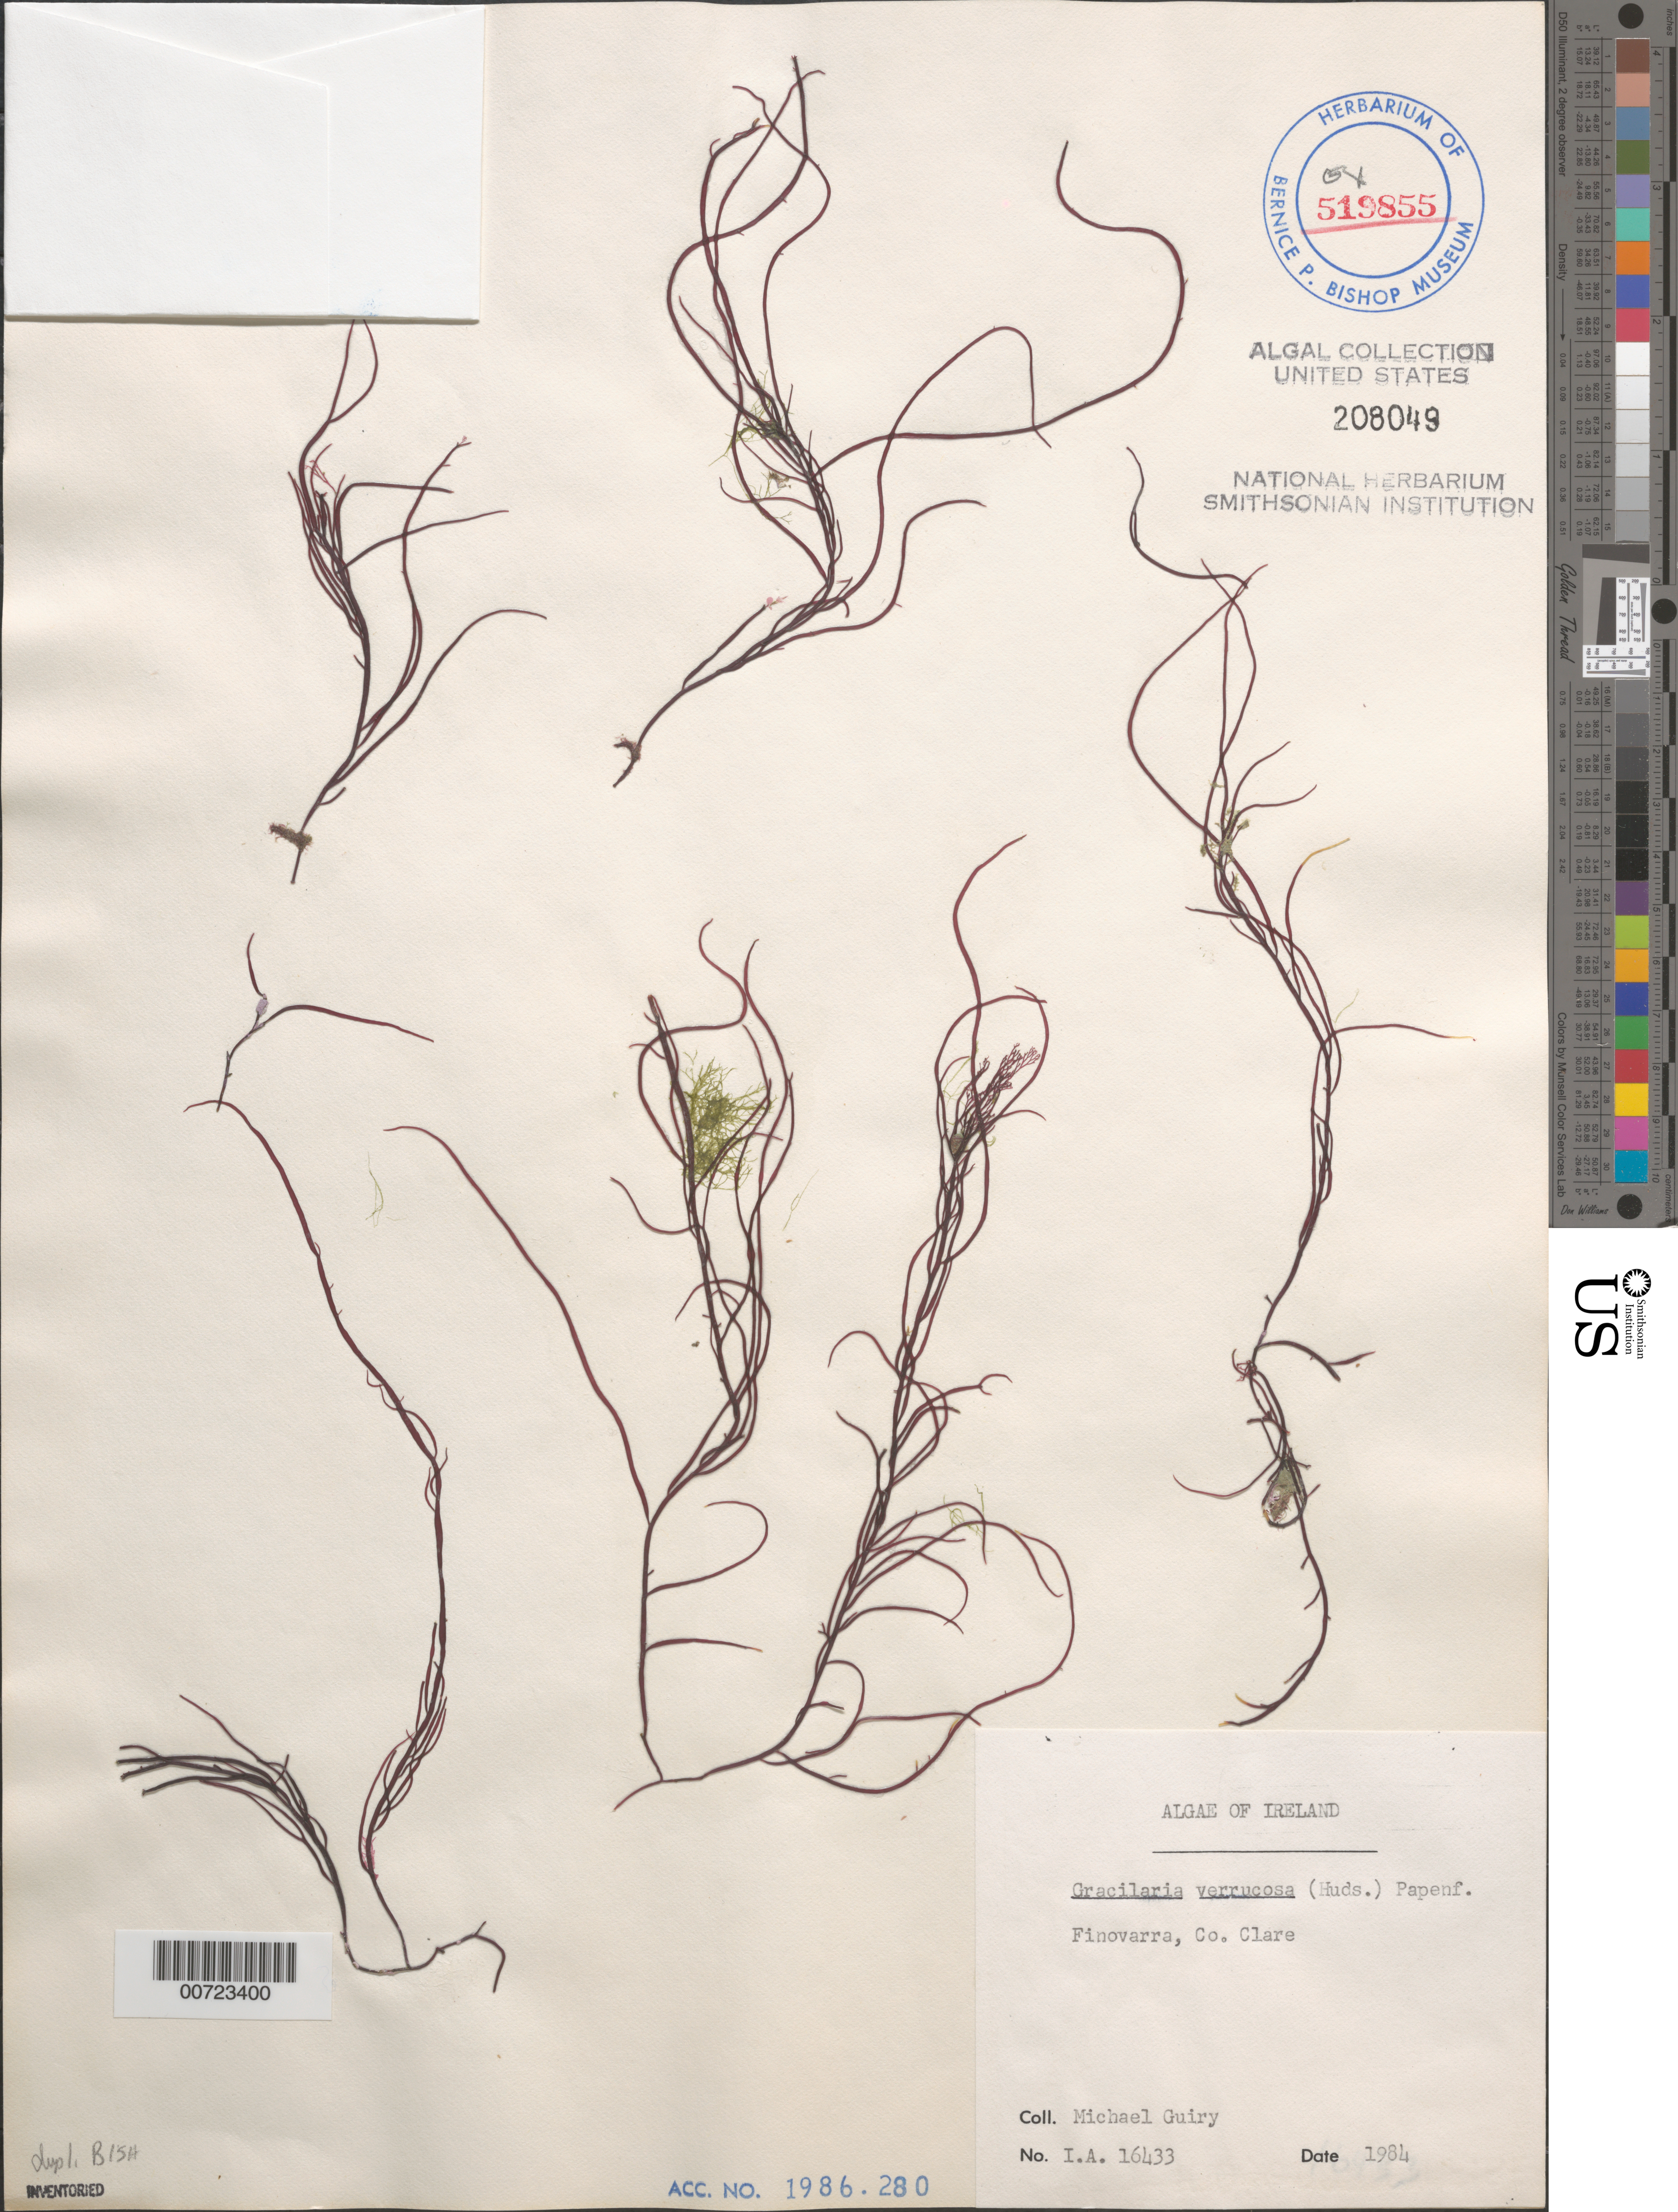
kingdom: Plantae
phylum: Rhodophyta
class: Florideophyceae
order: Gracilariales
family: Gracilariaceae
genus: Gracilariopsis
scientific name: Gracilariopsis longissima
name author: (S.G. Gmel.) Steentoft et al.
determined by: Algae name updating Project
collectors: M. Guiry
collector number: IAA 16433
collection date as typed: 1984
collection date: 1984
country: Ireland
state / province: Munster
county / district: Clare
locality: Finovarra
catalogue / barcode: US 208049